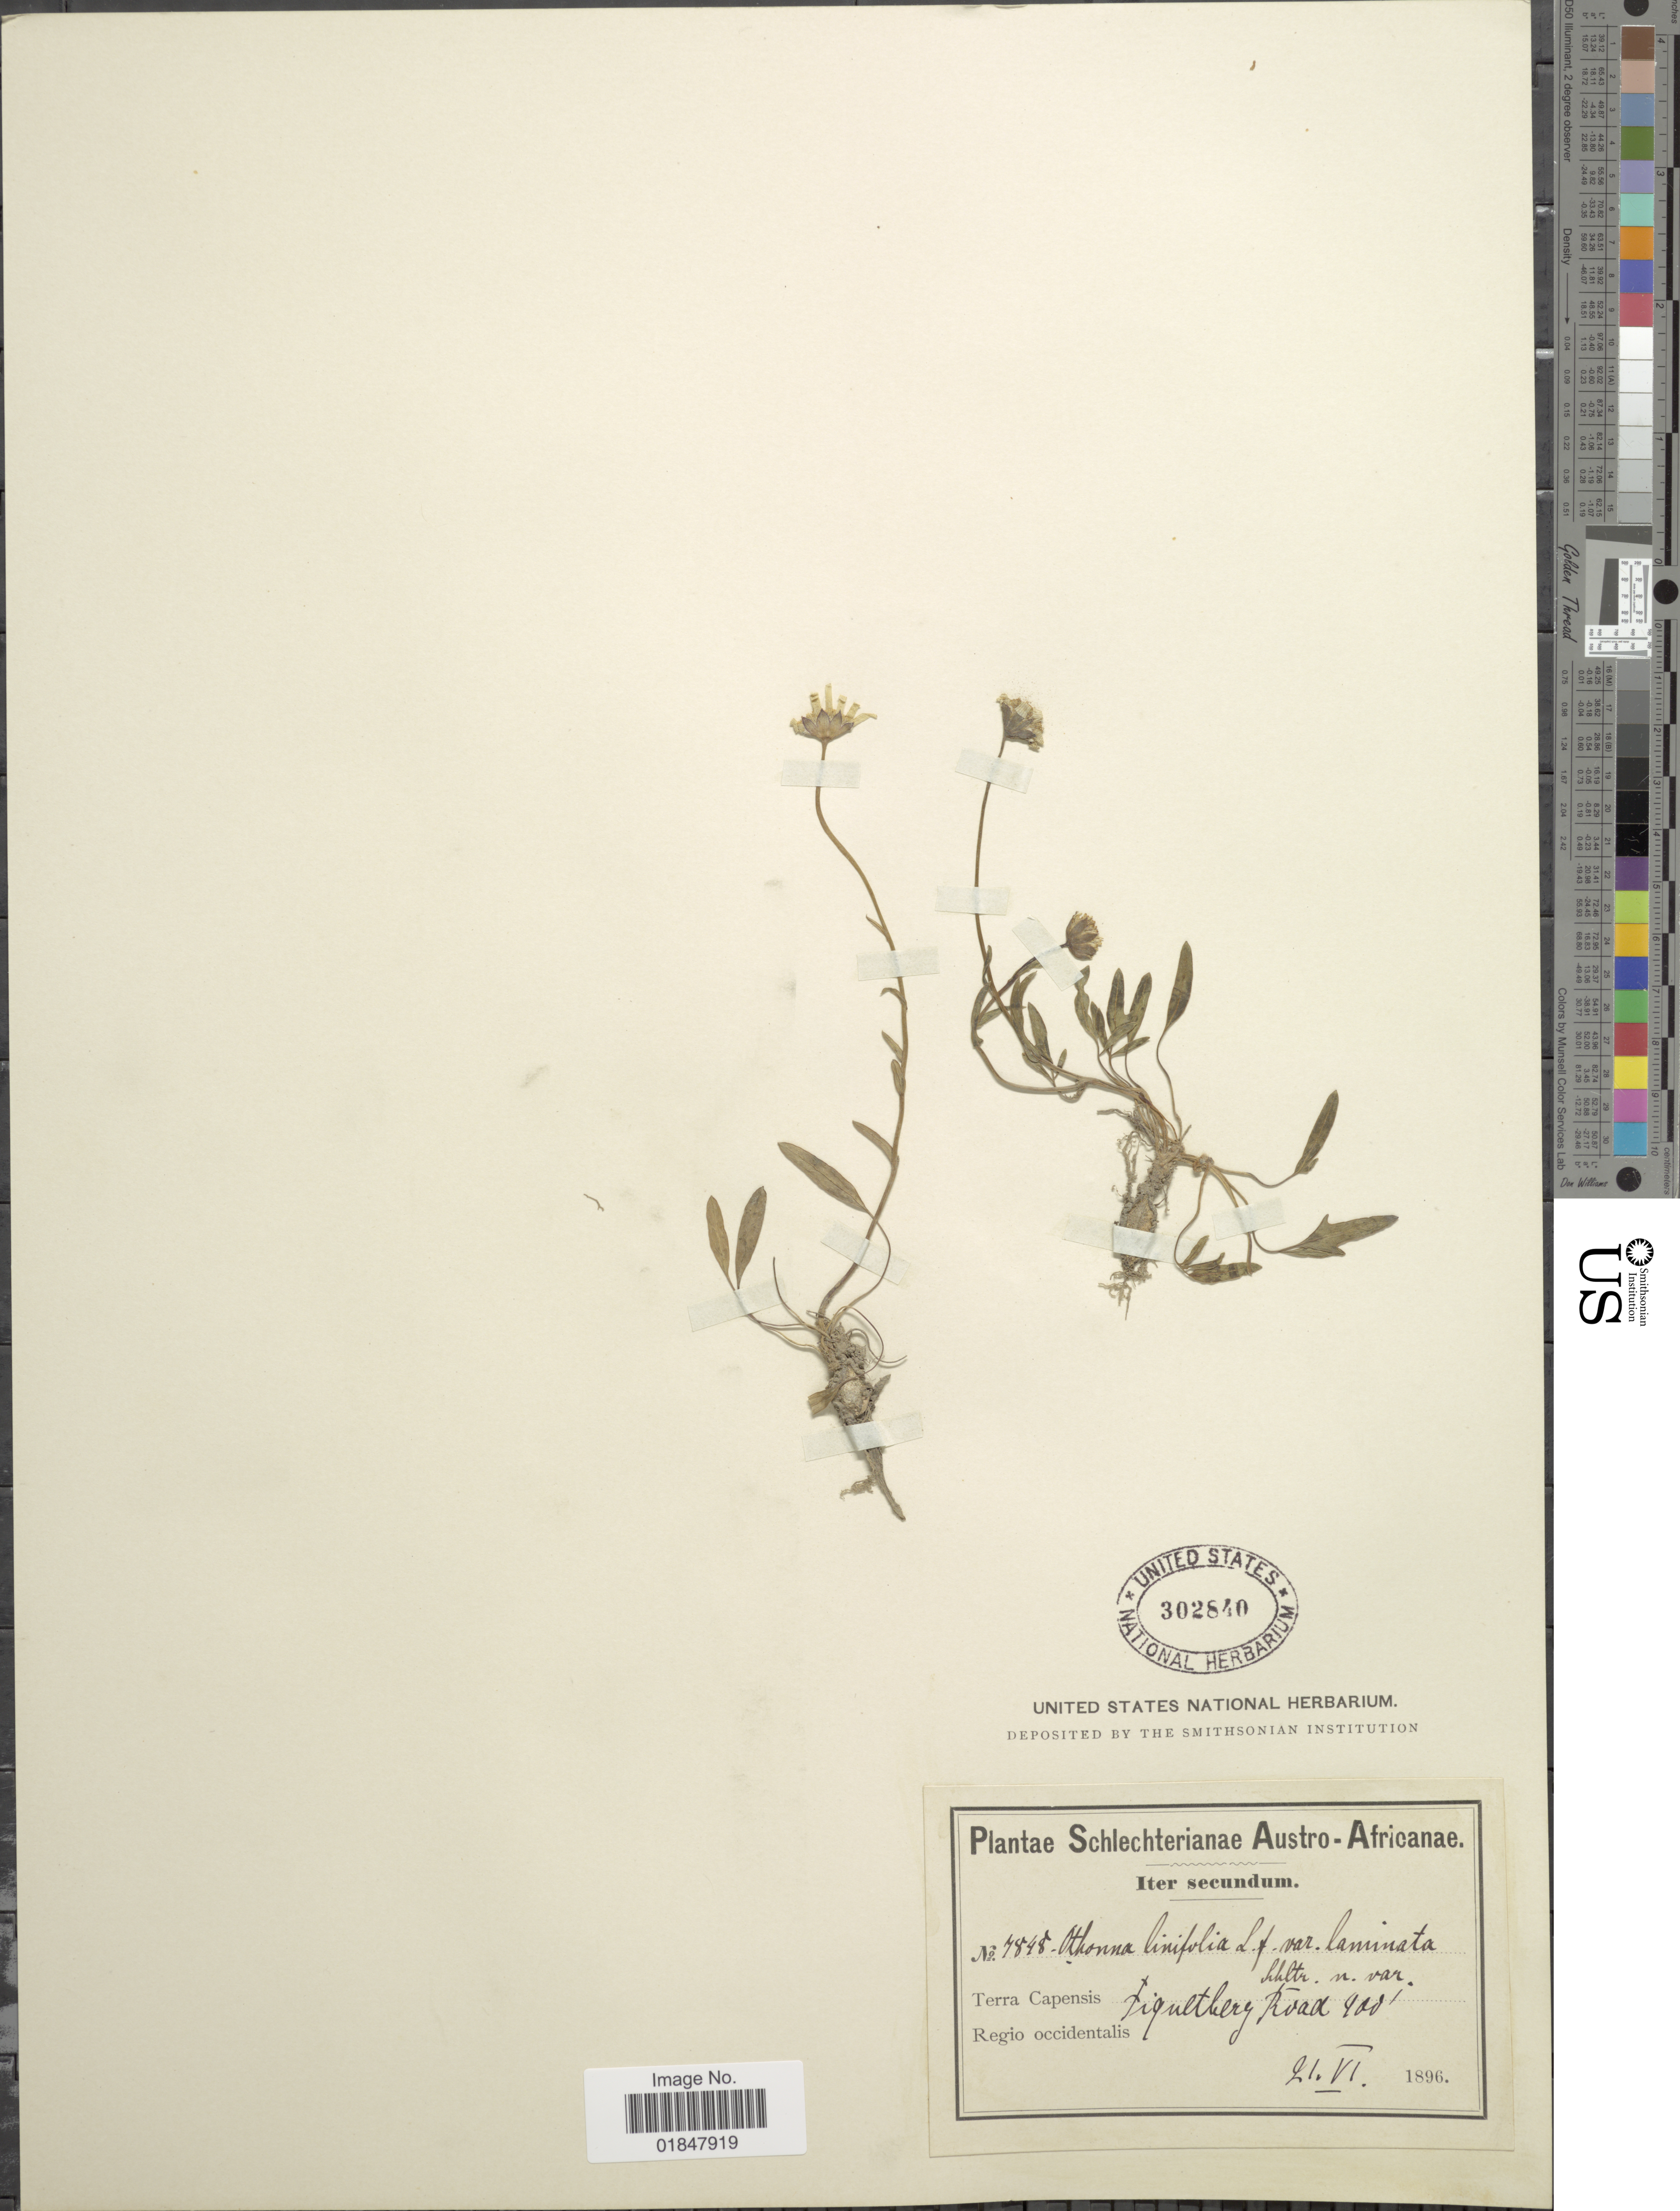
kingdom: Plantae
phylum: Tracheophyta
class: Magnoliopsida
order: Asterales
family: Asteraceae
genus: Euryops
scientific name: Euryops tenuissimus subsp. tenuissimus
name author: (L.) DC.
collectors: Schlechter, --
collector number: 7848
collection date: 1896-06-21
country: South Africa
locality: Austro-Africanae, Terra Capensis, Piquetberg Road, Regio occidentalis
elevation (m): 274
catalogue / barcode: US 302840